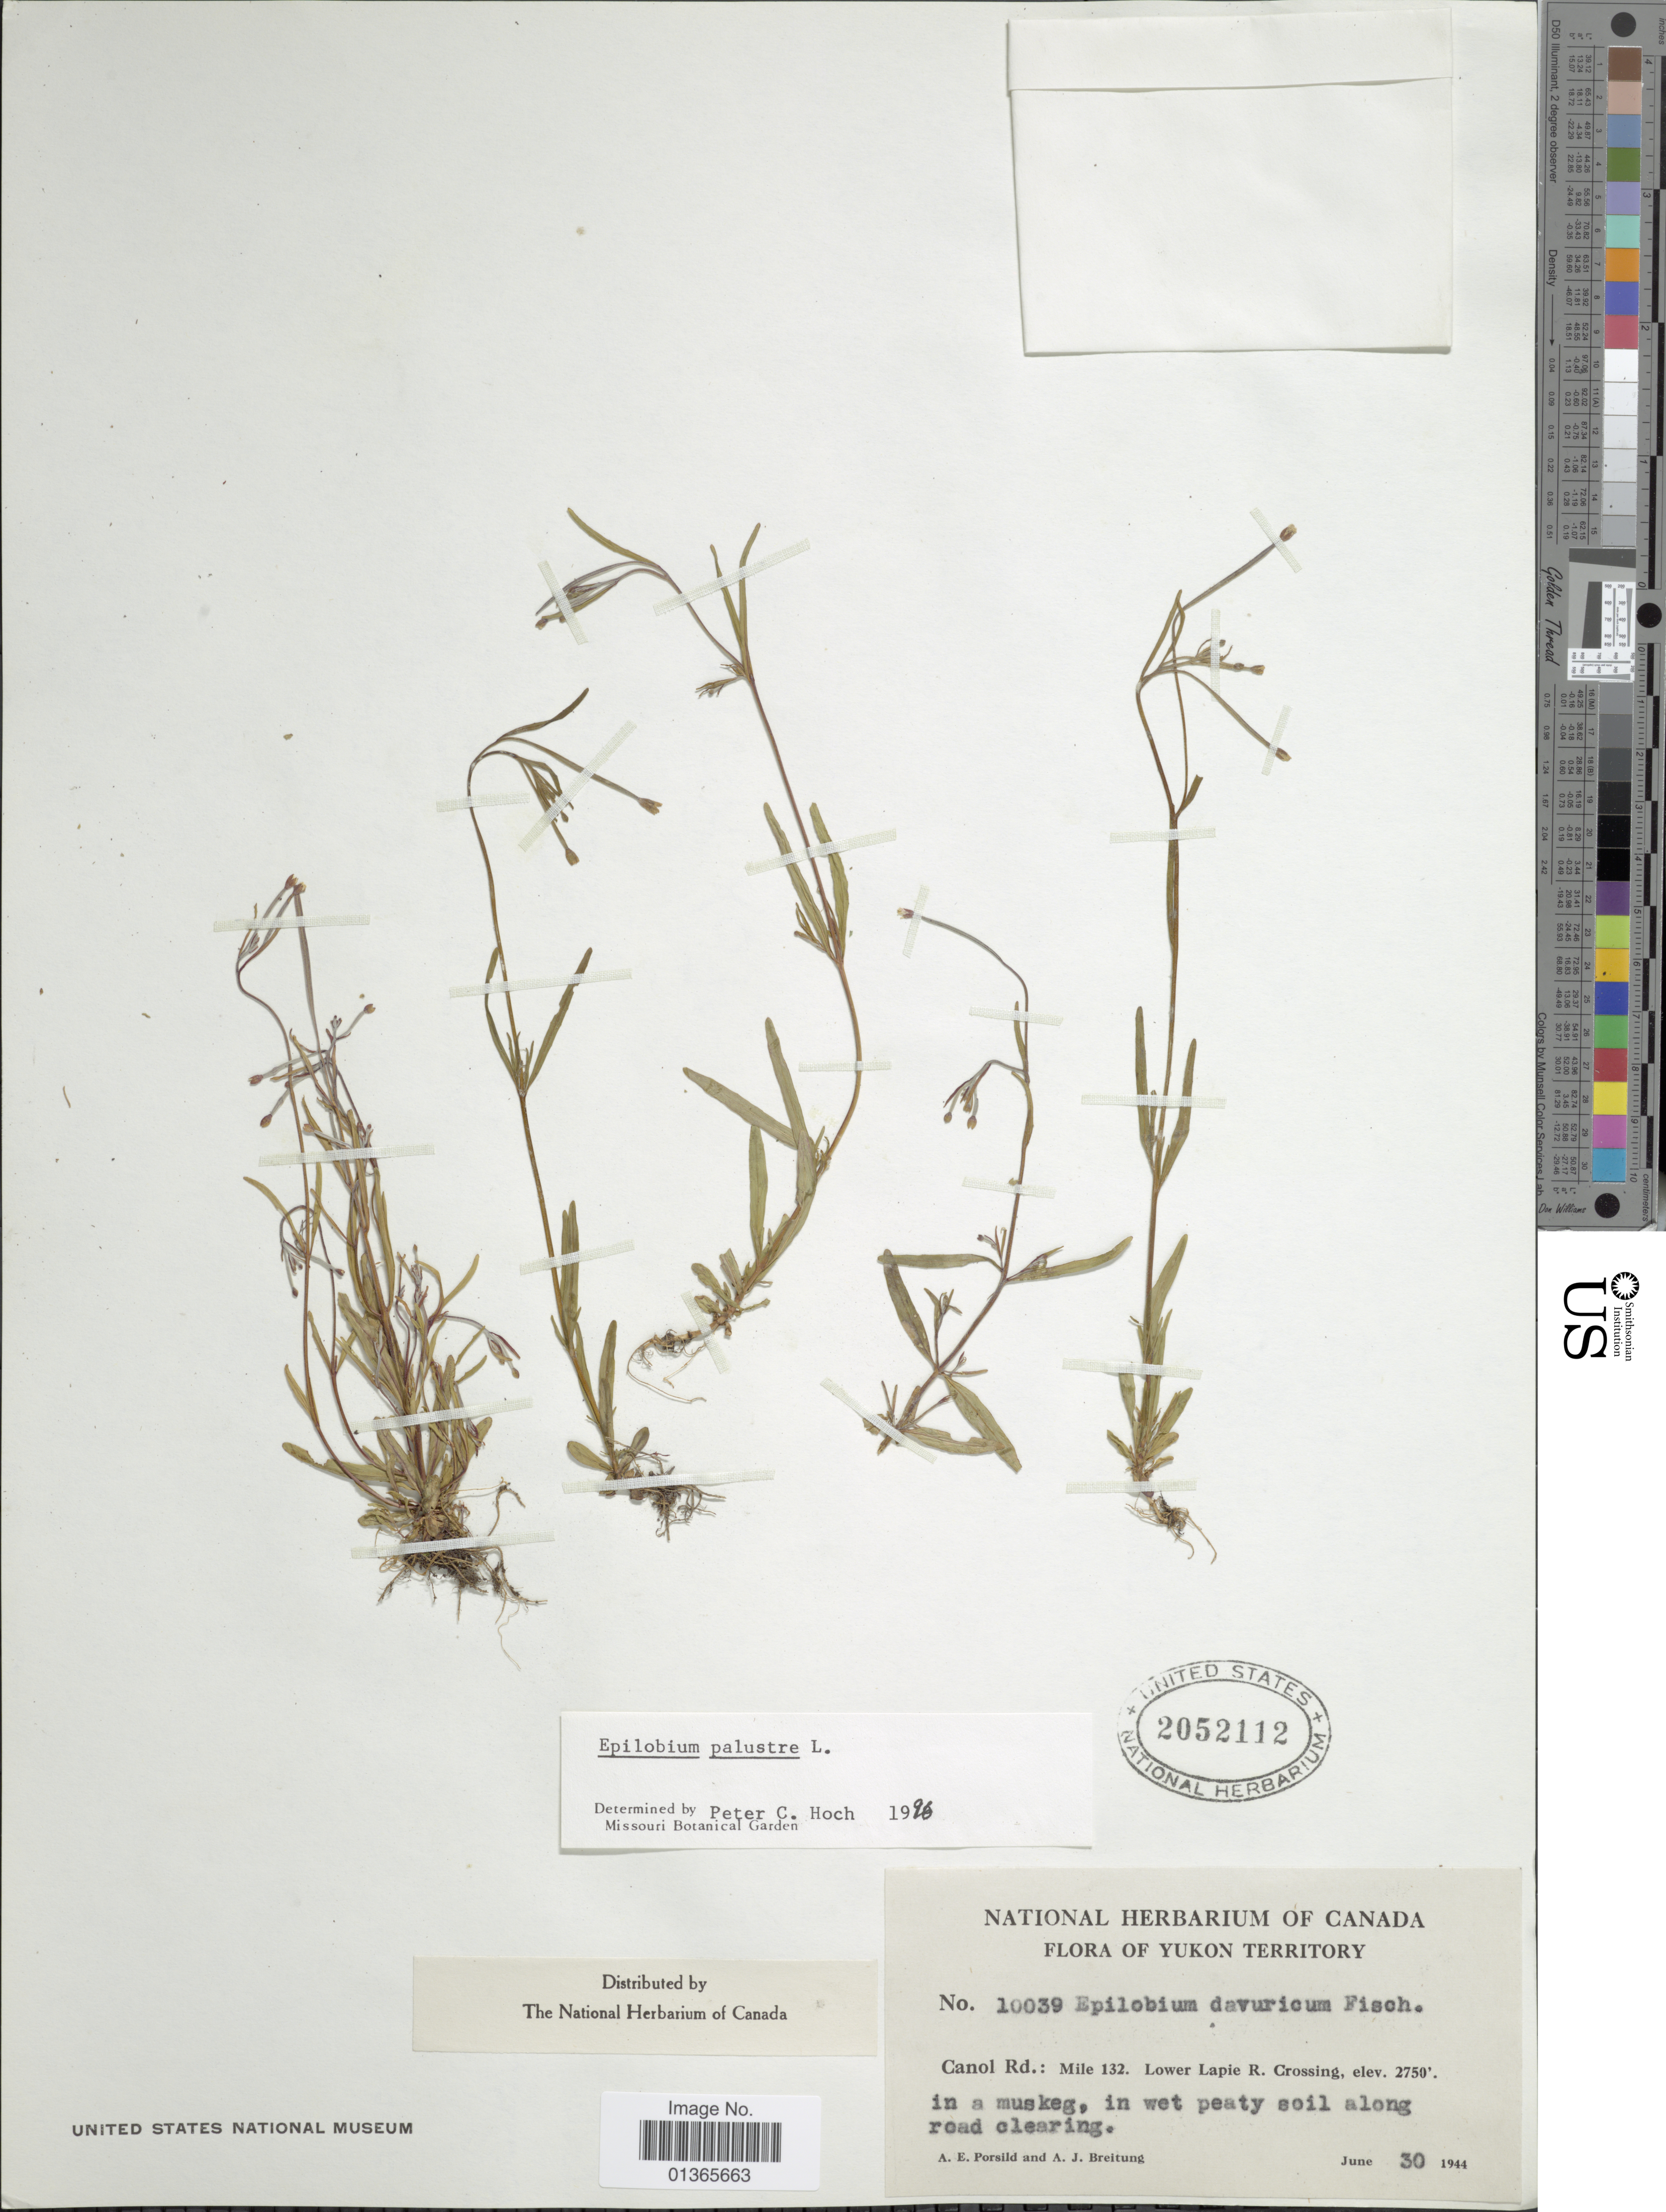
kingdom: Plantae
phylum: Tracheophyta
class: Magnoliopsida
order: Myrtales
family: Onagraceae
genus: Epilobium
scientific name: Epilobium palustre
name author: L.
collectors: A. E. Porsild & A. Breitung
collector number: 10039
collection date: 1944-06-30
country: Canada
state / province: Yukon Territory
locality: Canol Rd.: Mile 132. Lower Lapie R. Crossing.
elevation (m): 838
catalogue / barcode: US 2052112